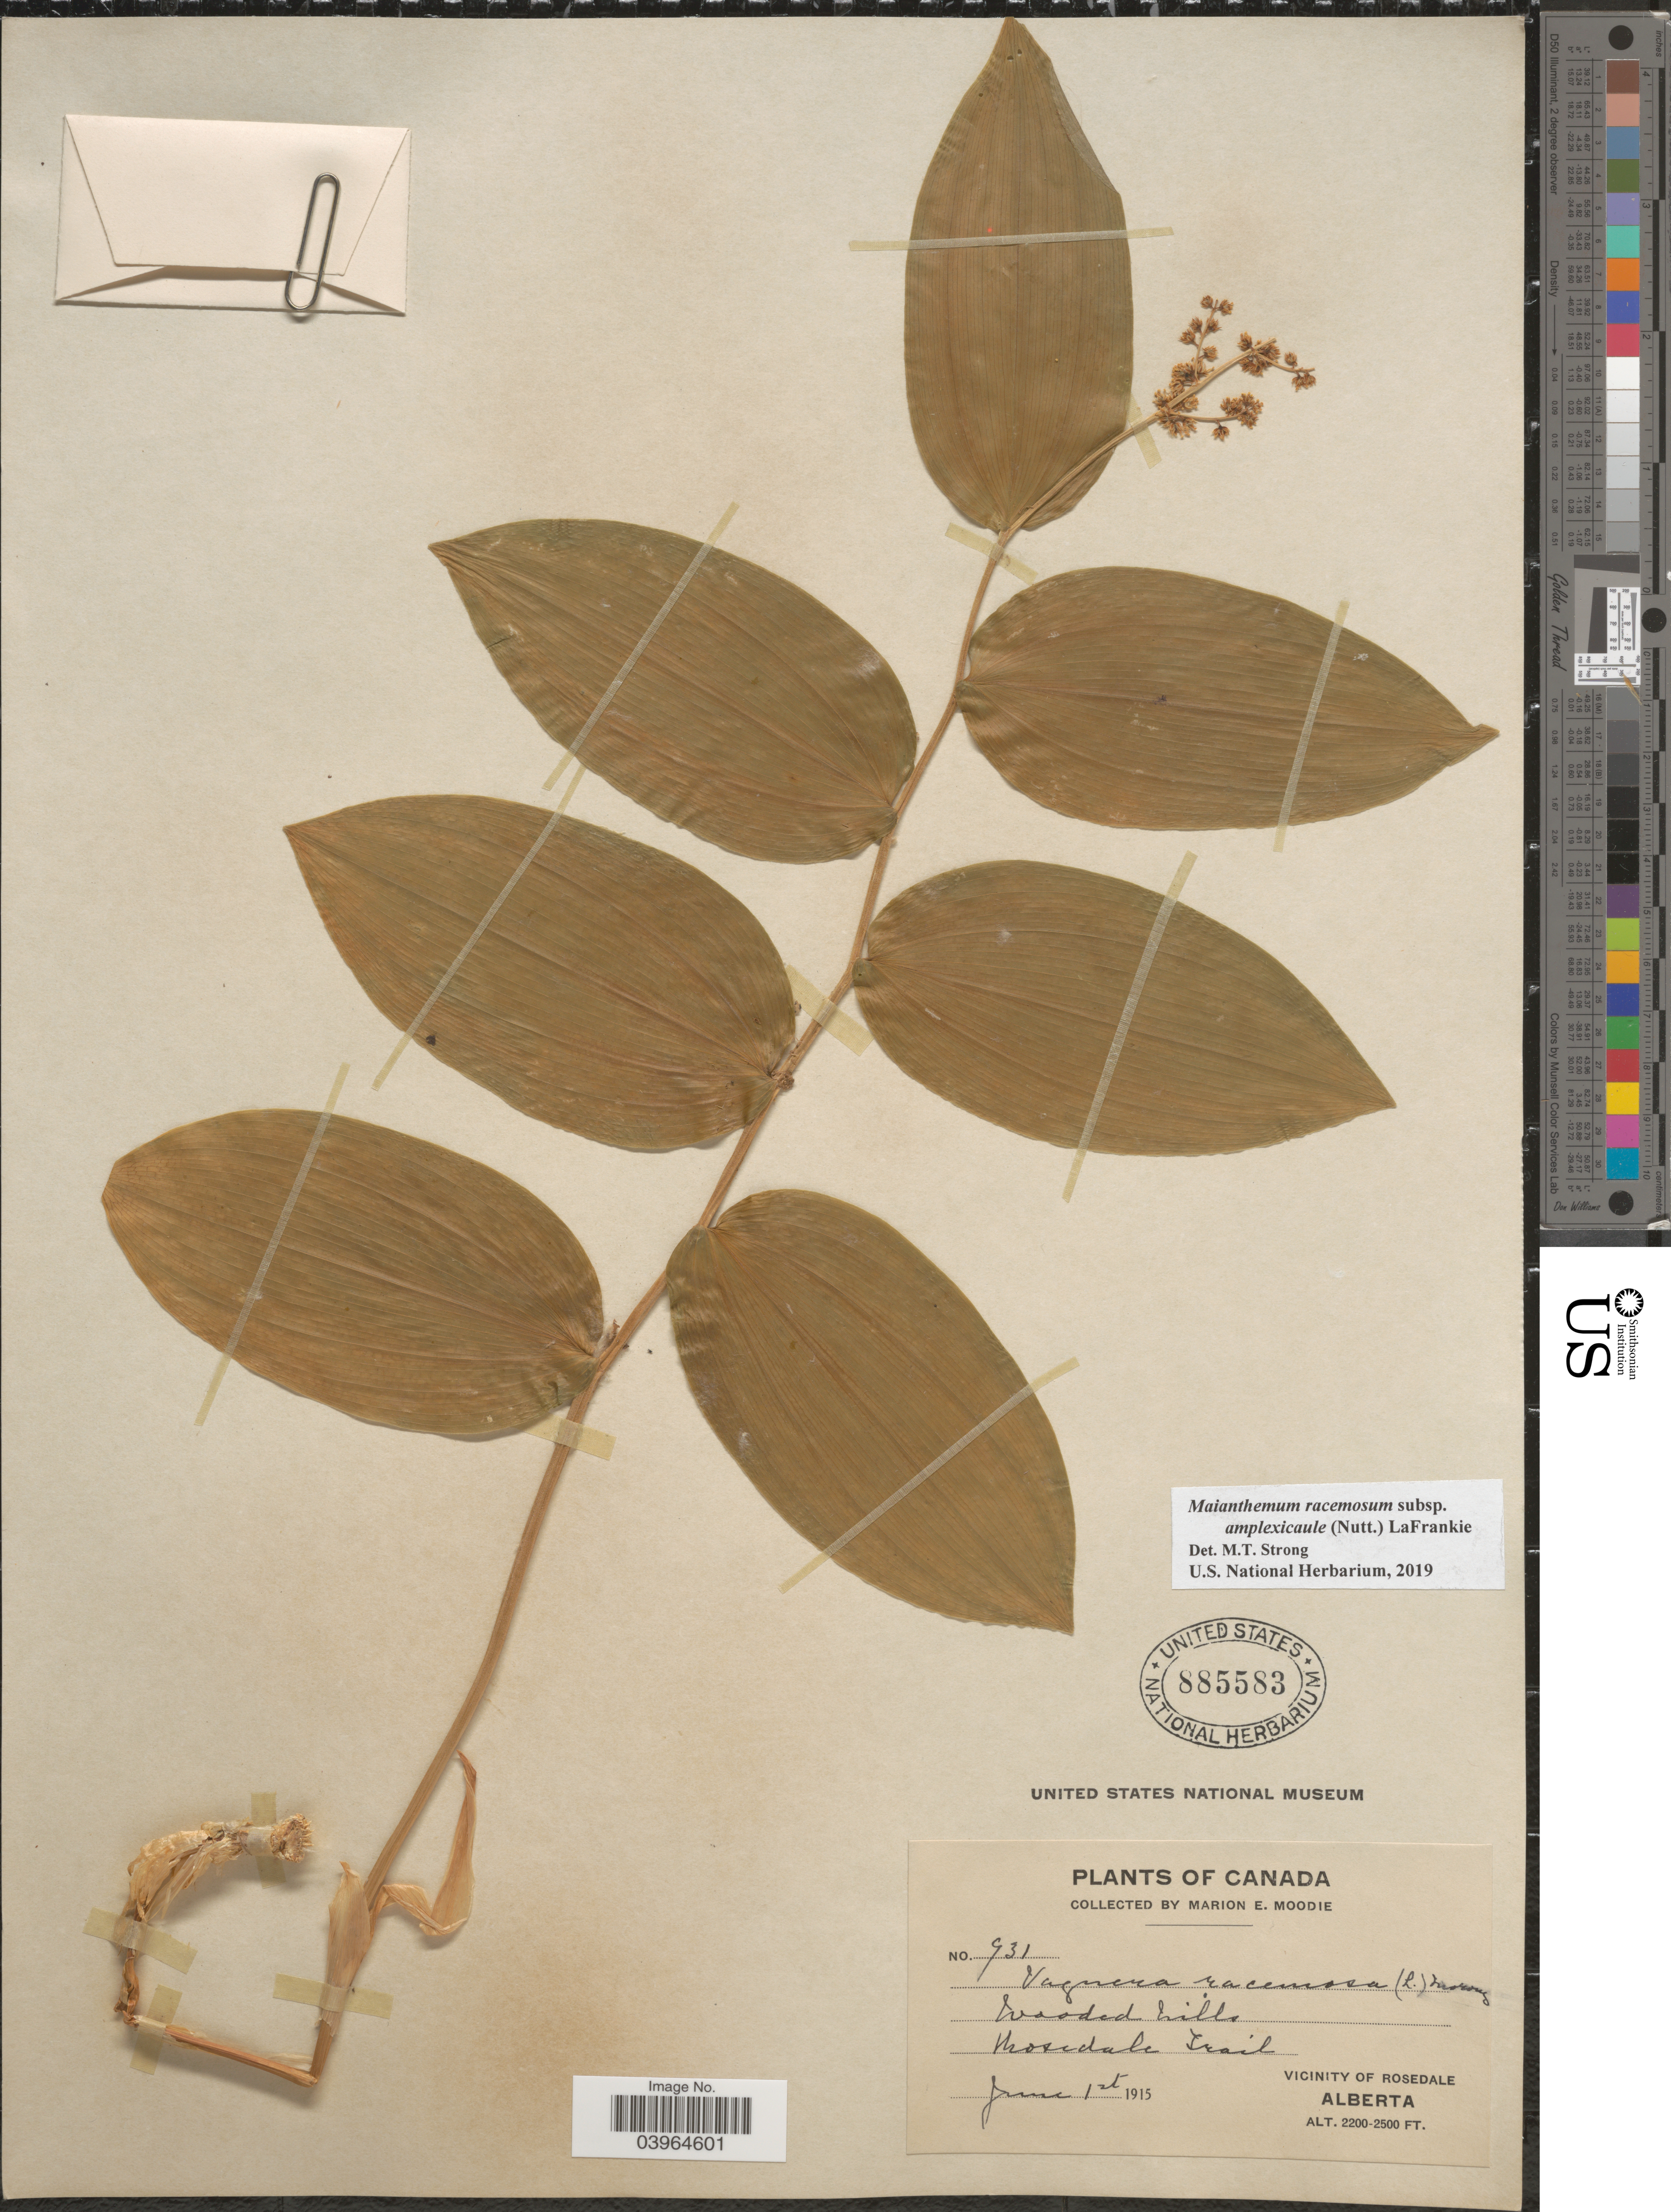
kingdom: Plantae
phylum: Tracheophyta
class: Liliopsida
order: Asparagales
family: Asparagaceae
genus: Maianthemum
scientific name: Maianthemum racemosum subsp. amplexicaule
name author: (Nutt.) LaFrankie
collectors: M. E. Moodie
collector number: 931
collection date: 1915-06-01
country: Canada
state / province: Alberta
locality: Wooded hills. Rosedale Trail. Vicinity of Rosedale.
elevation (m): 671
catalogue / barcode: US 885583